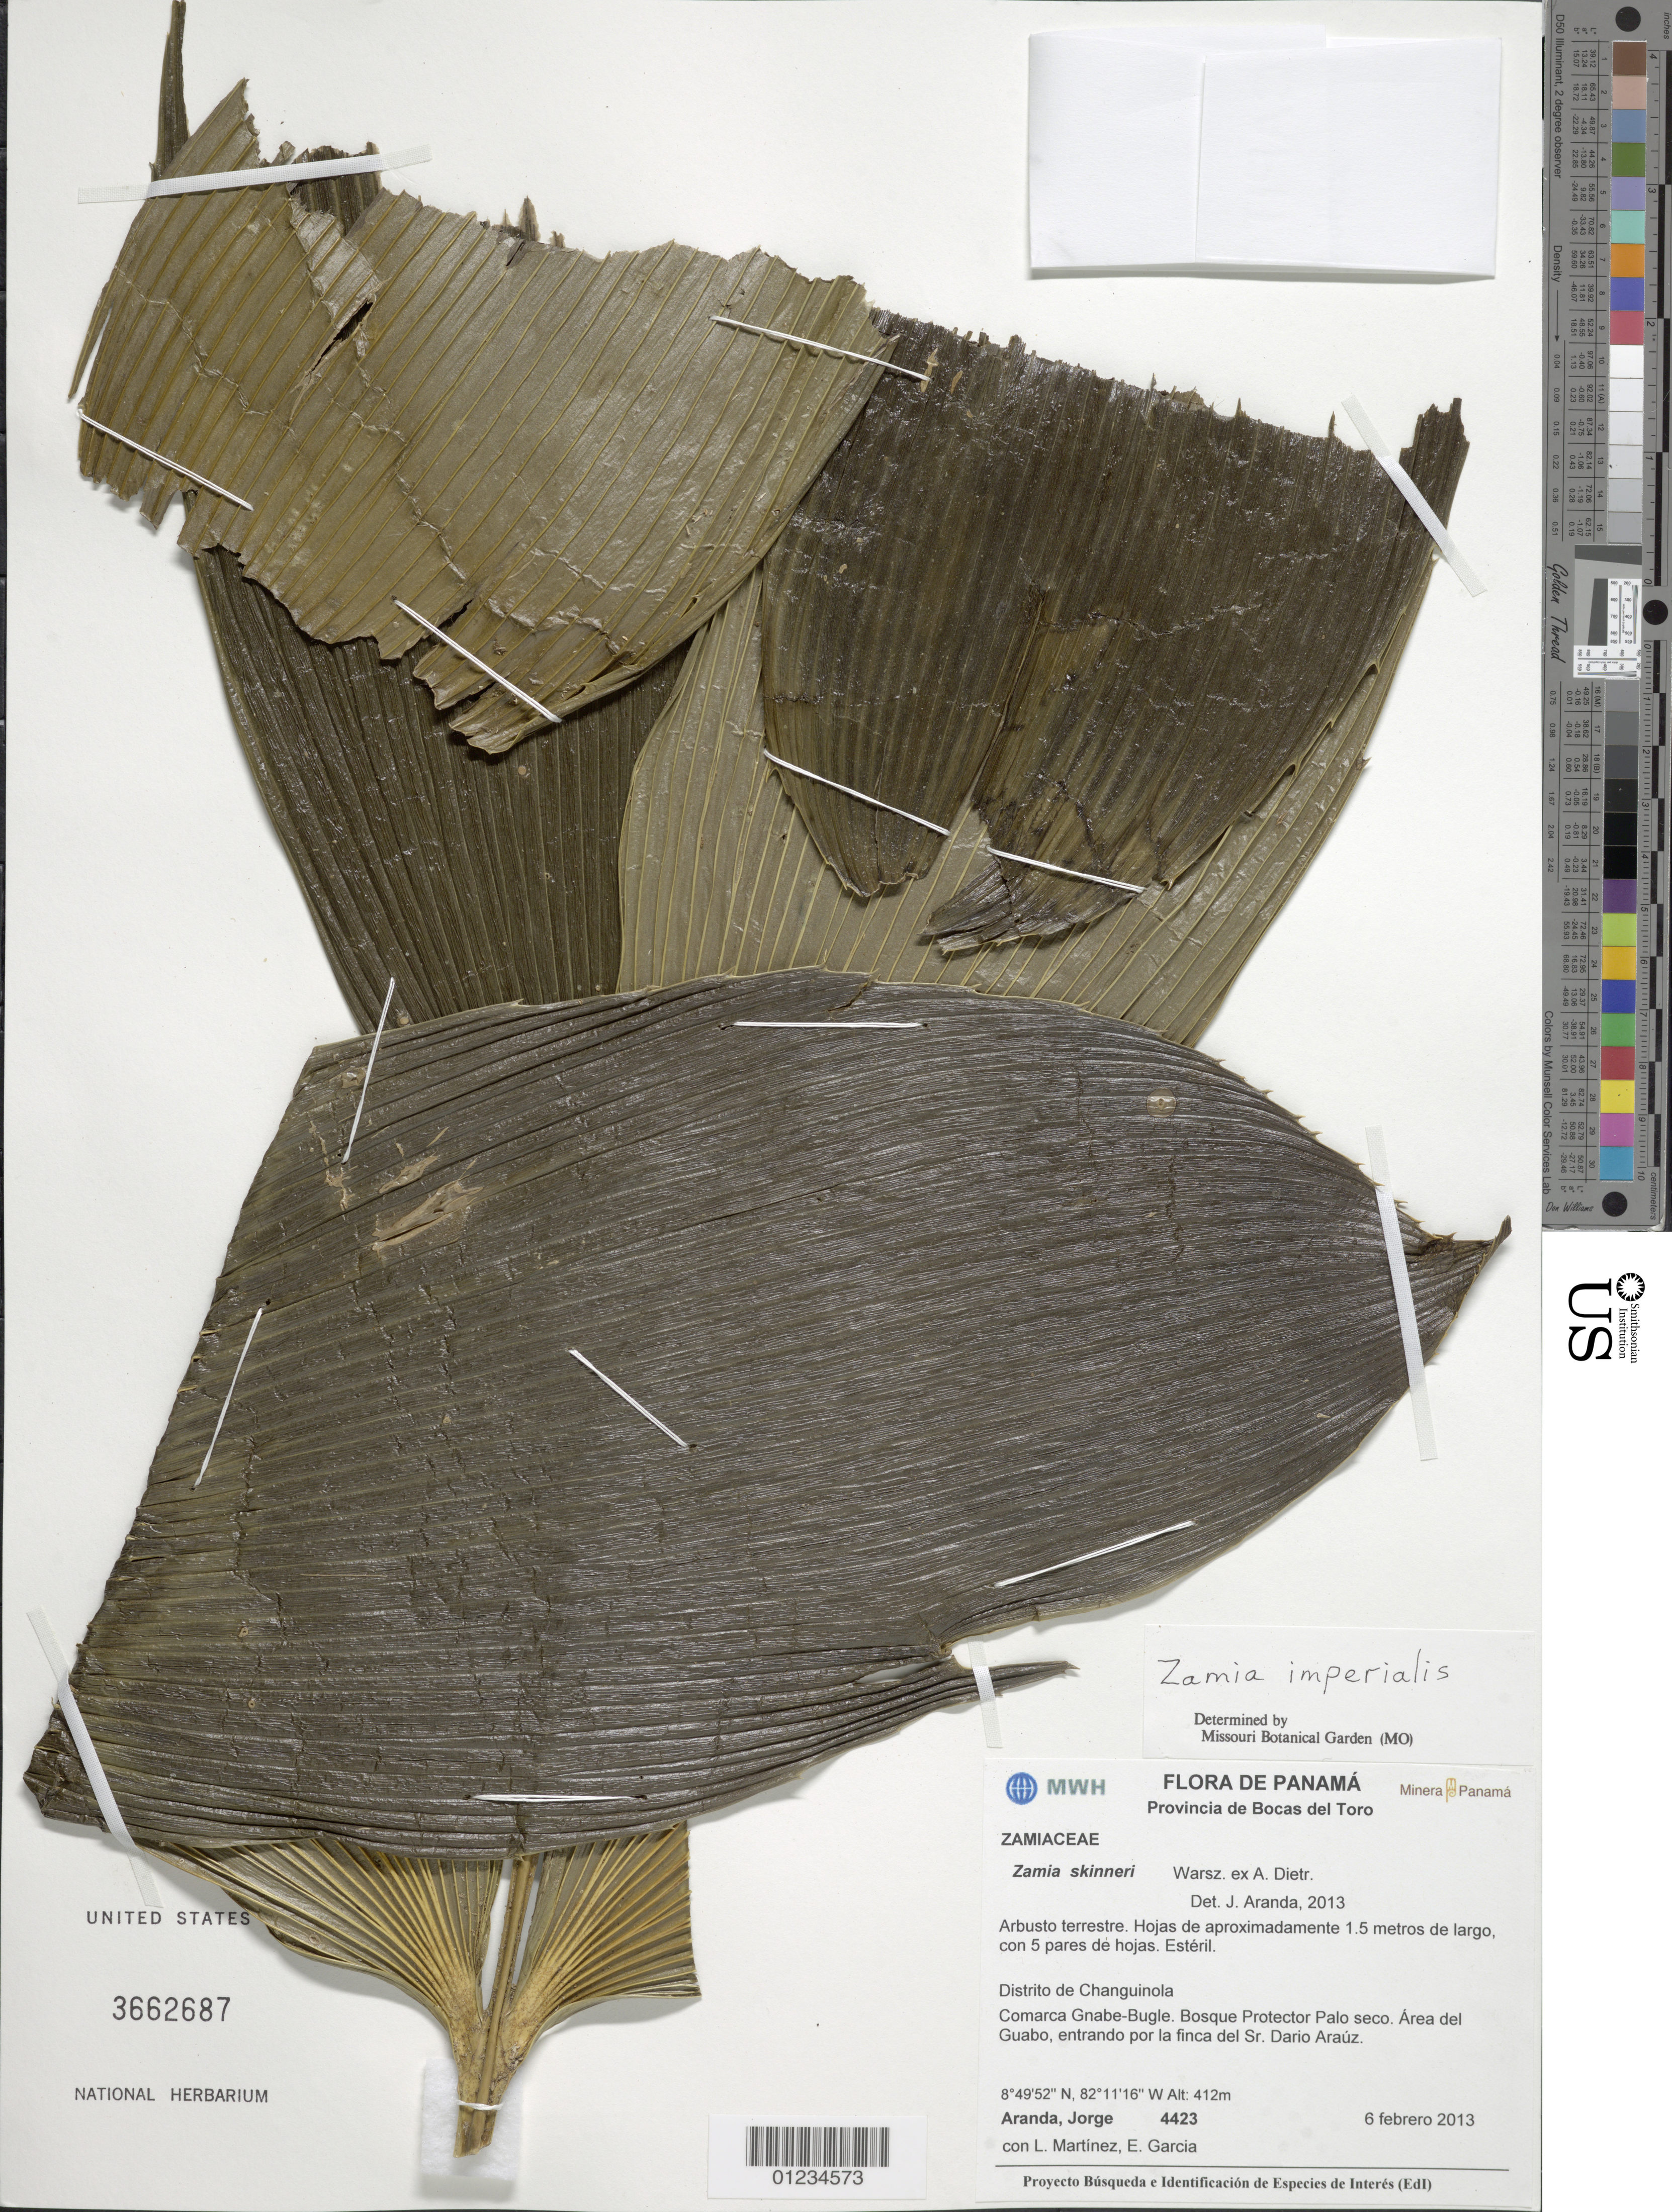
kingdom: Plantae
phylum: Tracheophyta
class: Cycadopsida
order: Cycadales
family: Zamiaceae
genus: Zamia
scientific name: Zamia skinneri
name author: Warsz.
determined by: Aranda, J.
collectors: J. Aranda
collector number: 4423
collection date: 2013-02-06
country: Panama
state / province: Bocas del Toro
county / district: Changuinola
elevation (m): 412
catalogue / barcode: US 3662687